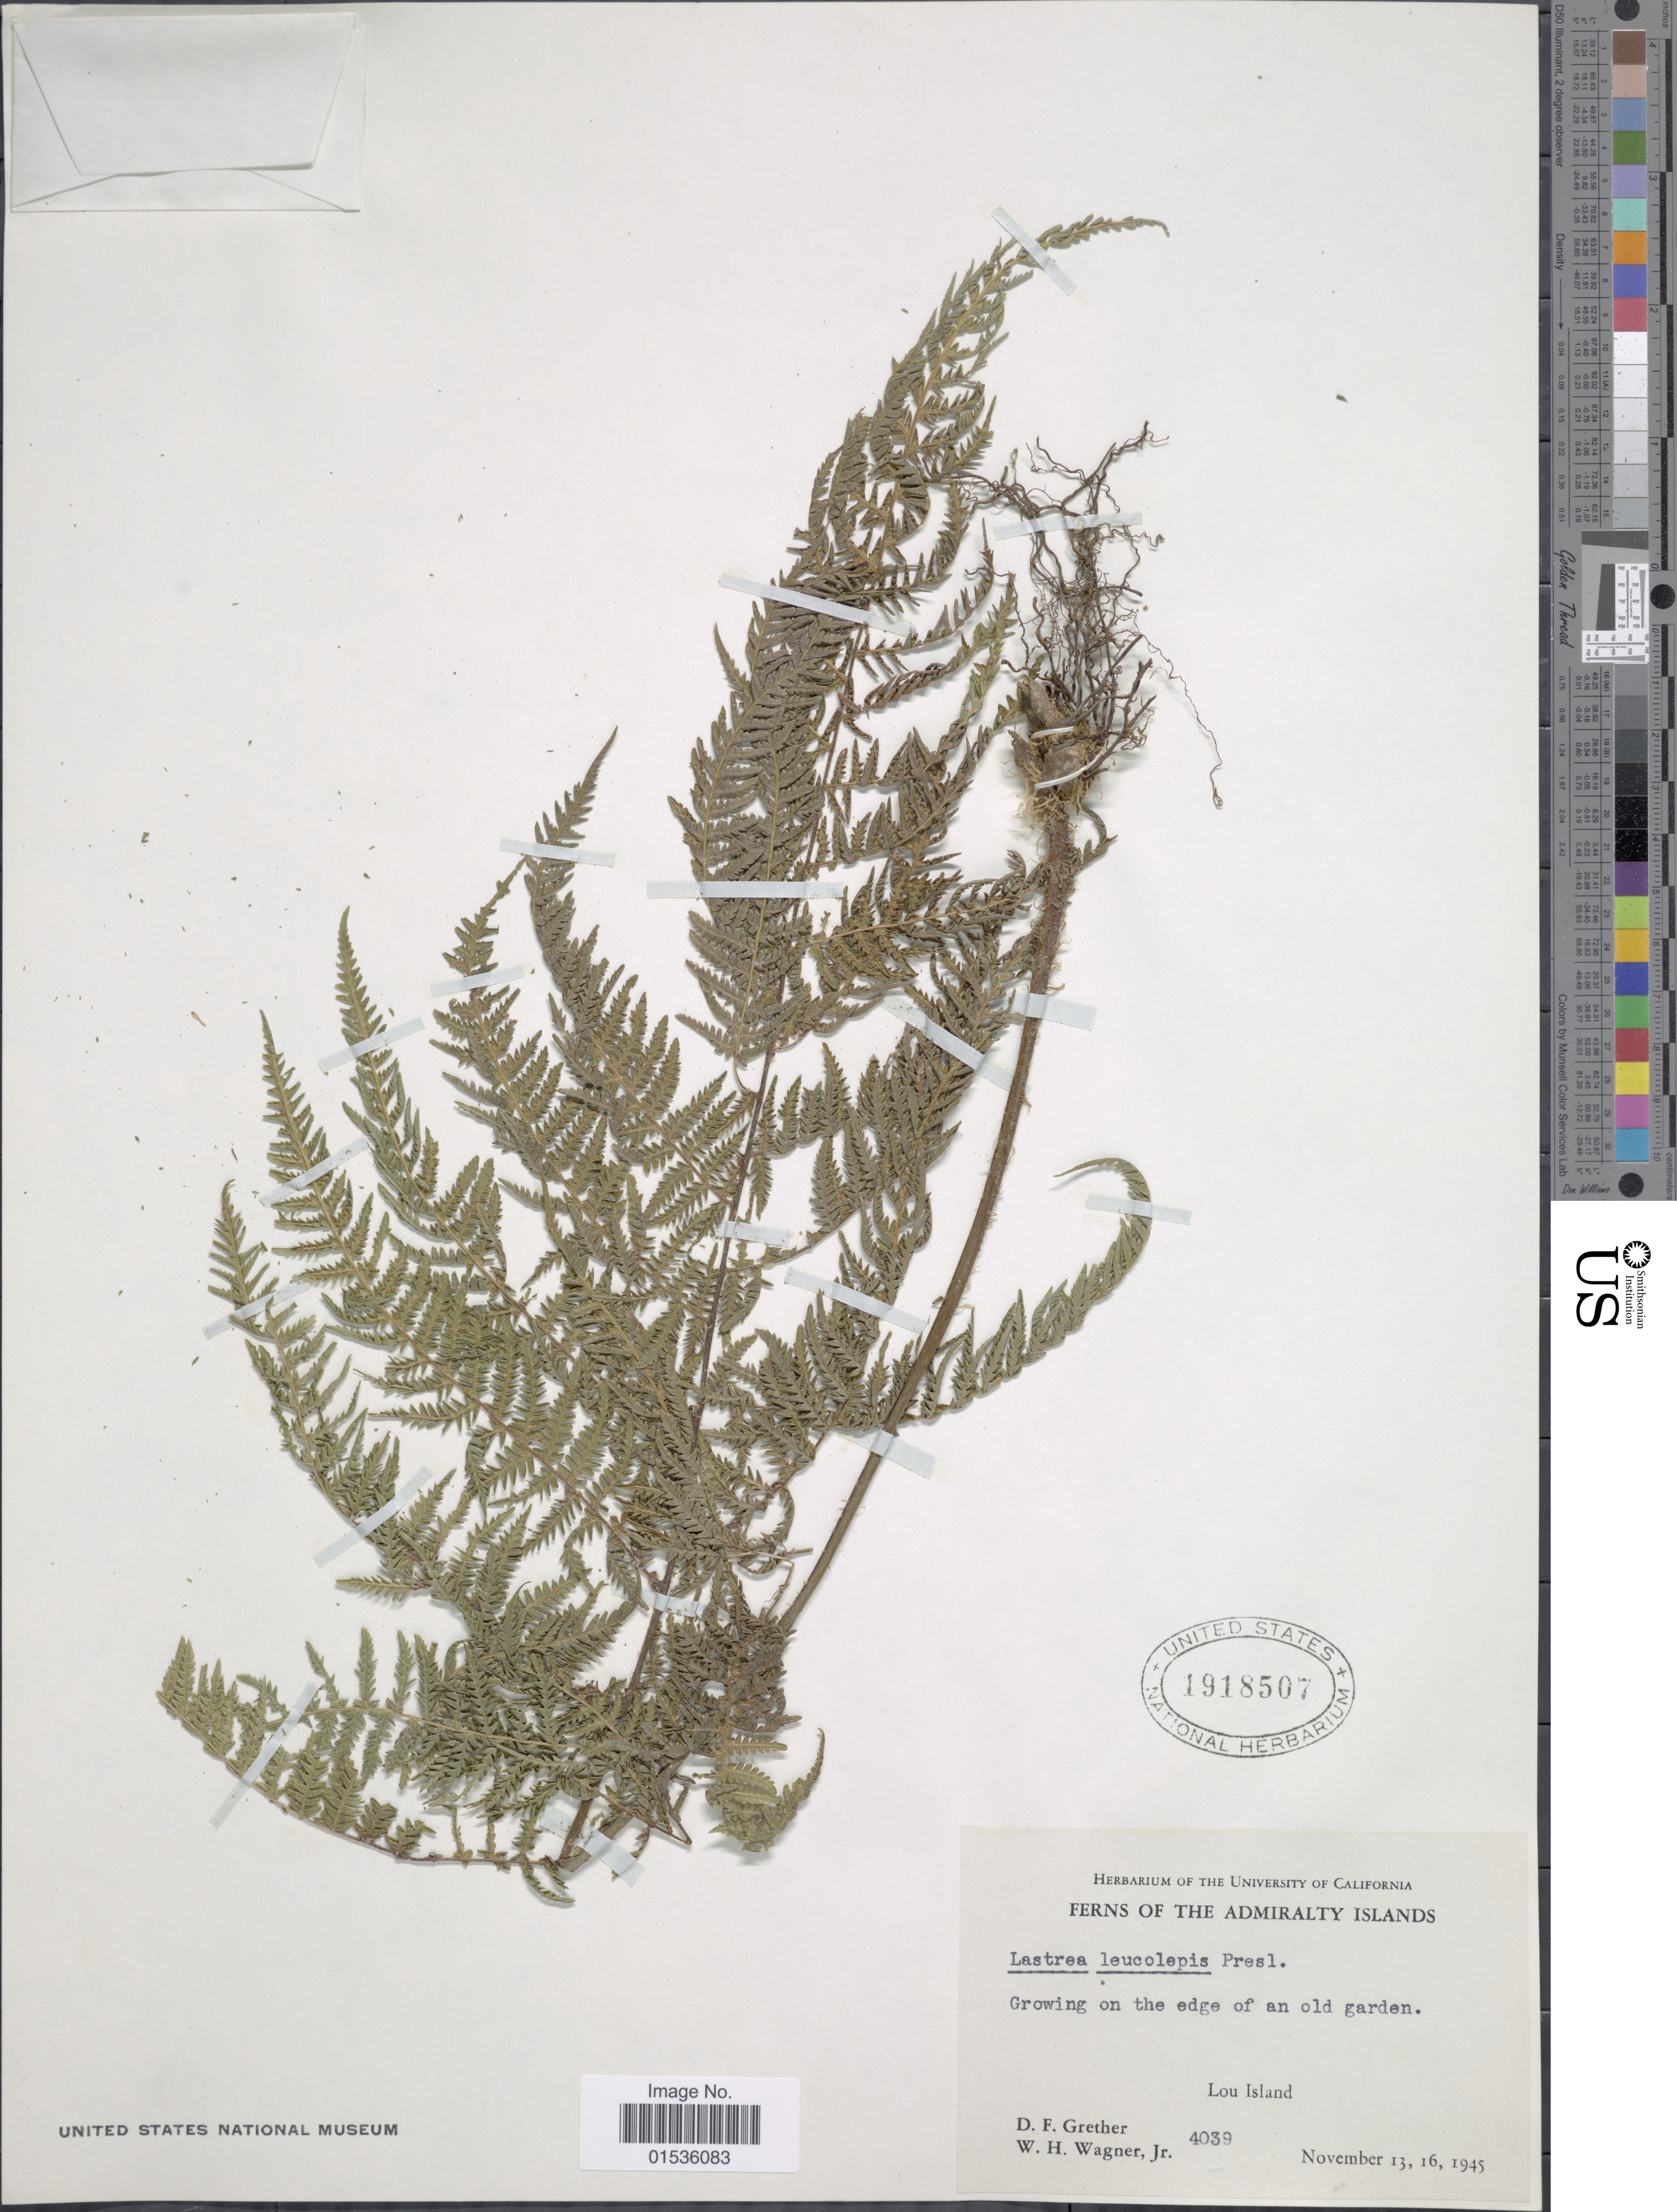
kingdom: Plantae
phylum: Tracheophyta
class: Polypodiopsida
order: Polypodiales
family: Thelypteridaceae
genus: Macrothelypteris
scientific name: Macrothelypteris polypodioides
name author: (Hook.) Holttum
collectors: D. Gerther & W. H. Wagner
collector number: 4039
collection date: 1945-11-13/1945-11-16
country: Papua New Guinea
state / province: Manus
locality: Admiralty Islands, Growing on the edge of an old garden. Lou Island.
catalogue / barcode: US 1918507